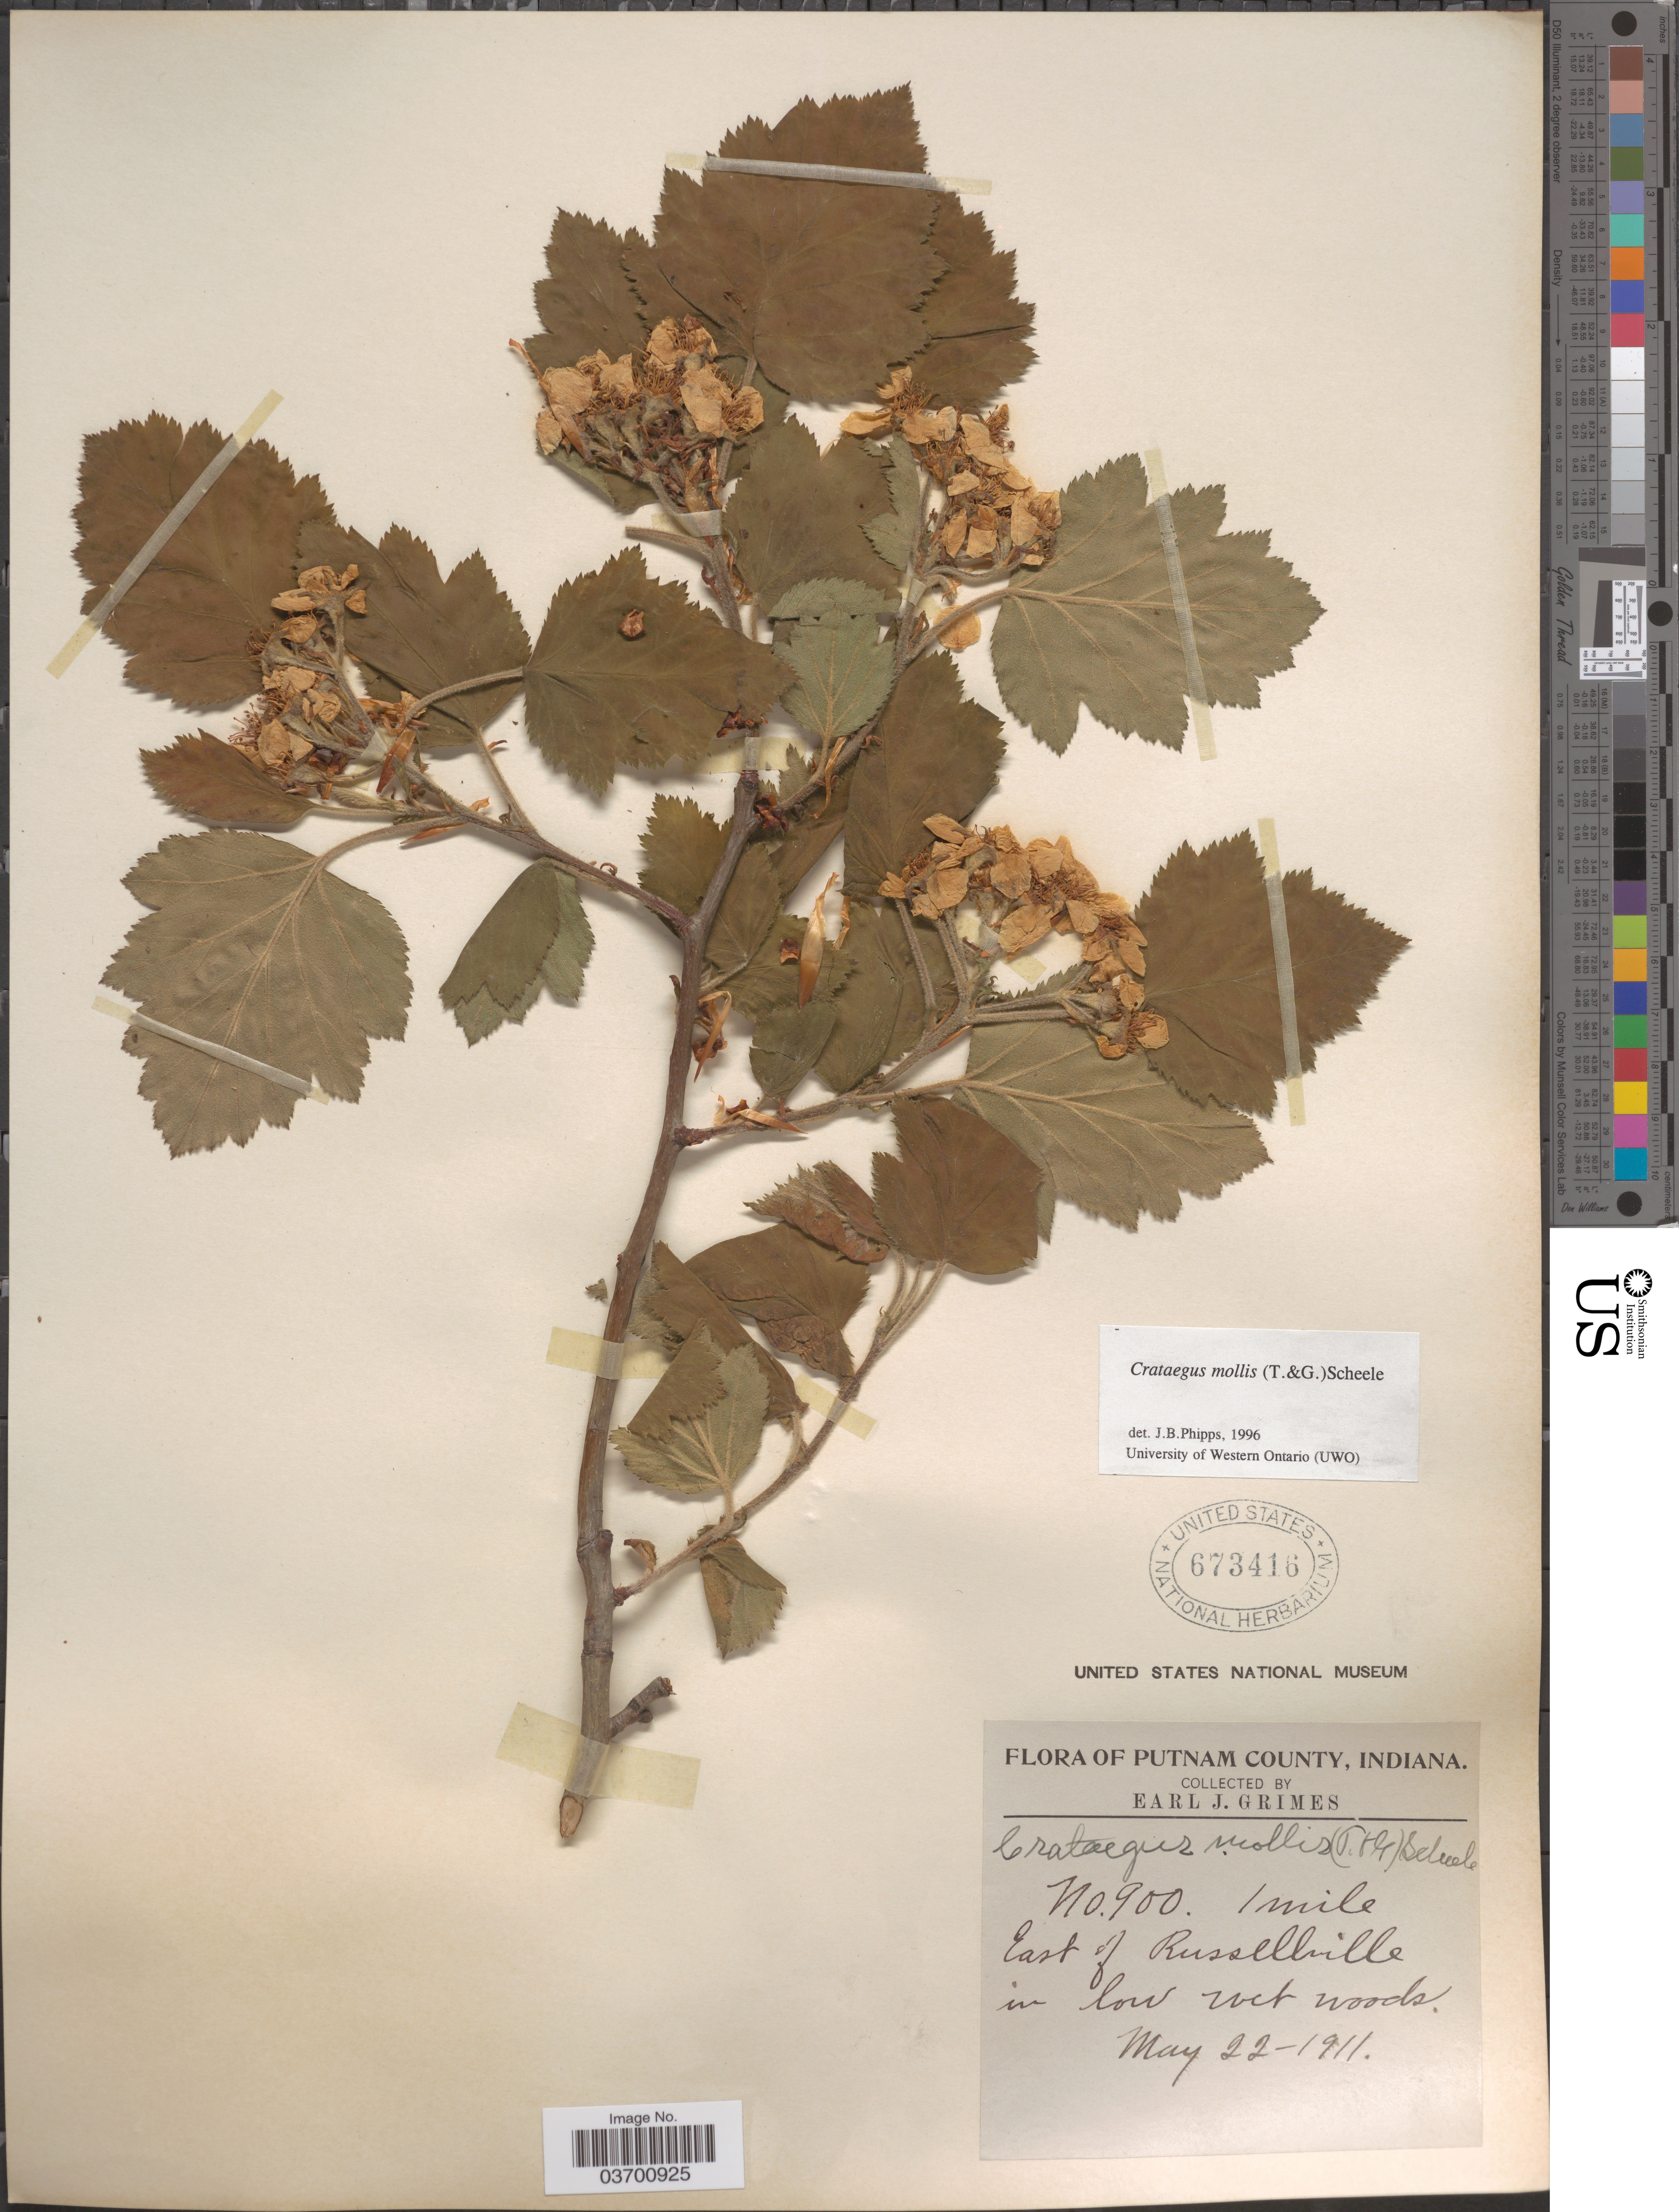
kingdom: Plantae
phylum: Tracheophyta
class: Magnoliopsida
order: Rosales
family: Rosaceae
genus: Crataegus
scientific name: Crataegus mollis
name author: (Torr. & A. Gray) Scheele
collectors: E. J. Grimes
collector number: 900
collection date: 1911-05-22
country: United States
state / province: Indiana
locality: Putnam County. 1 mile East of Russellville.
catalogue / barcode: US 673416